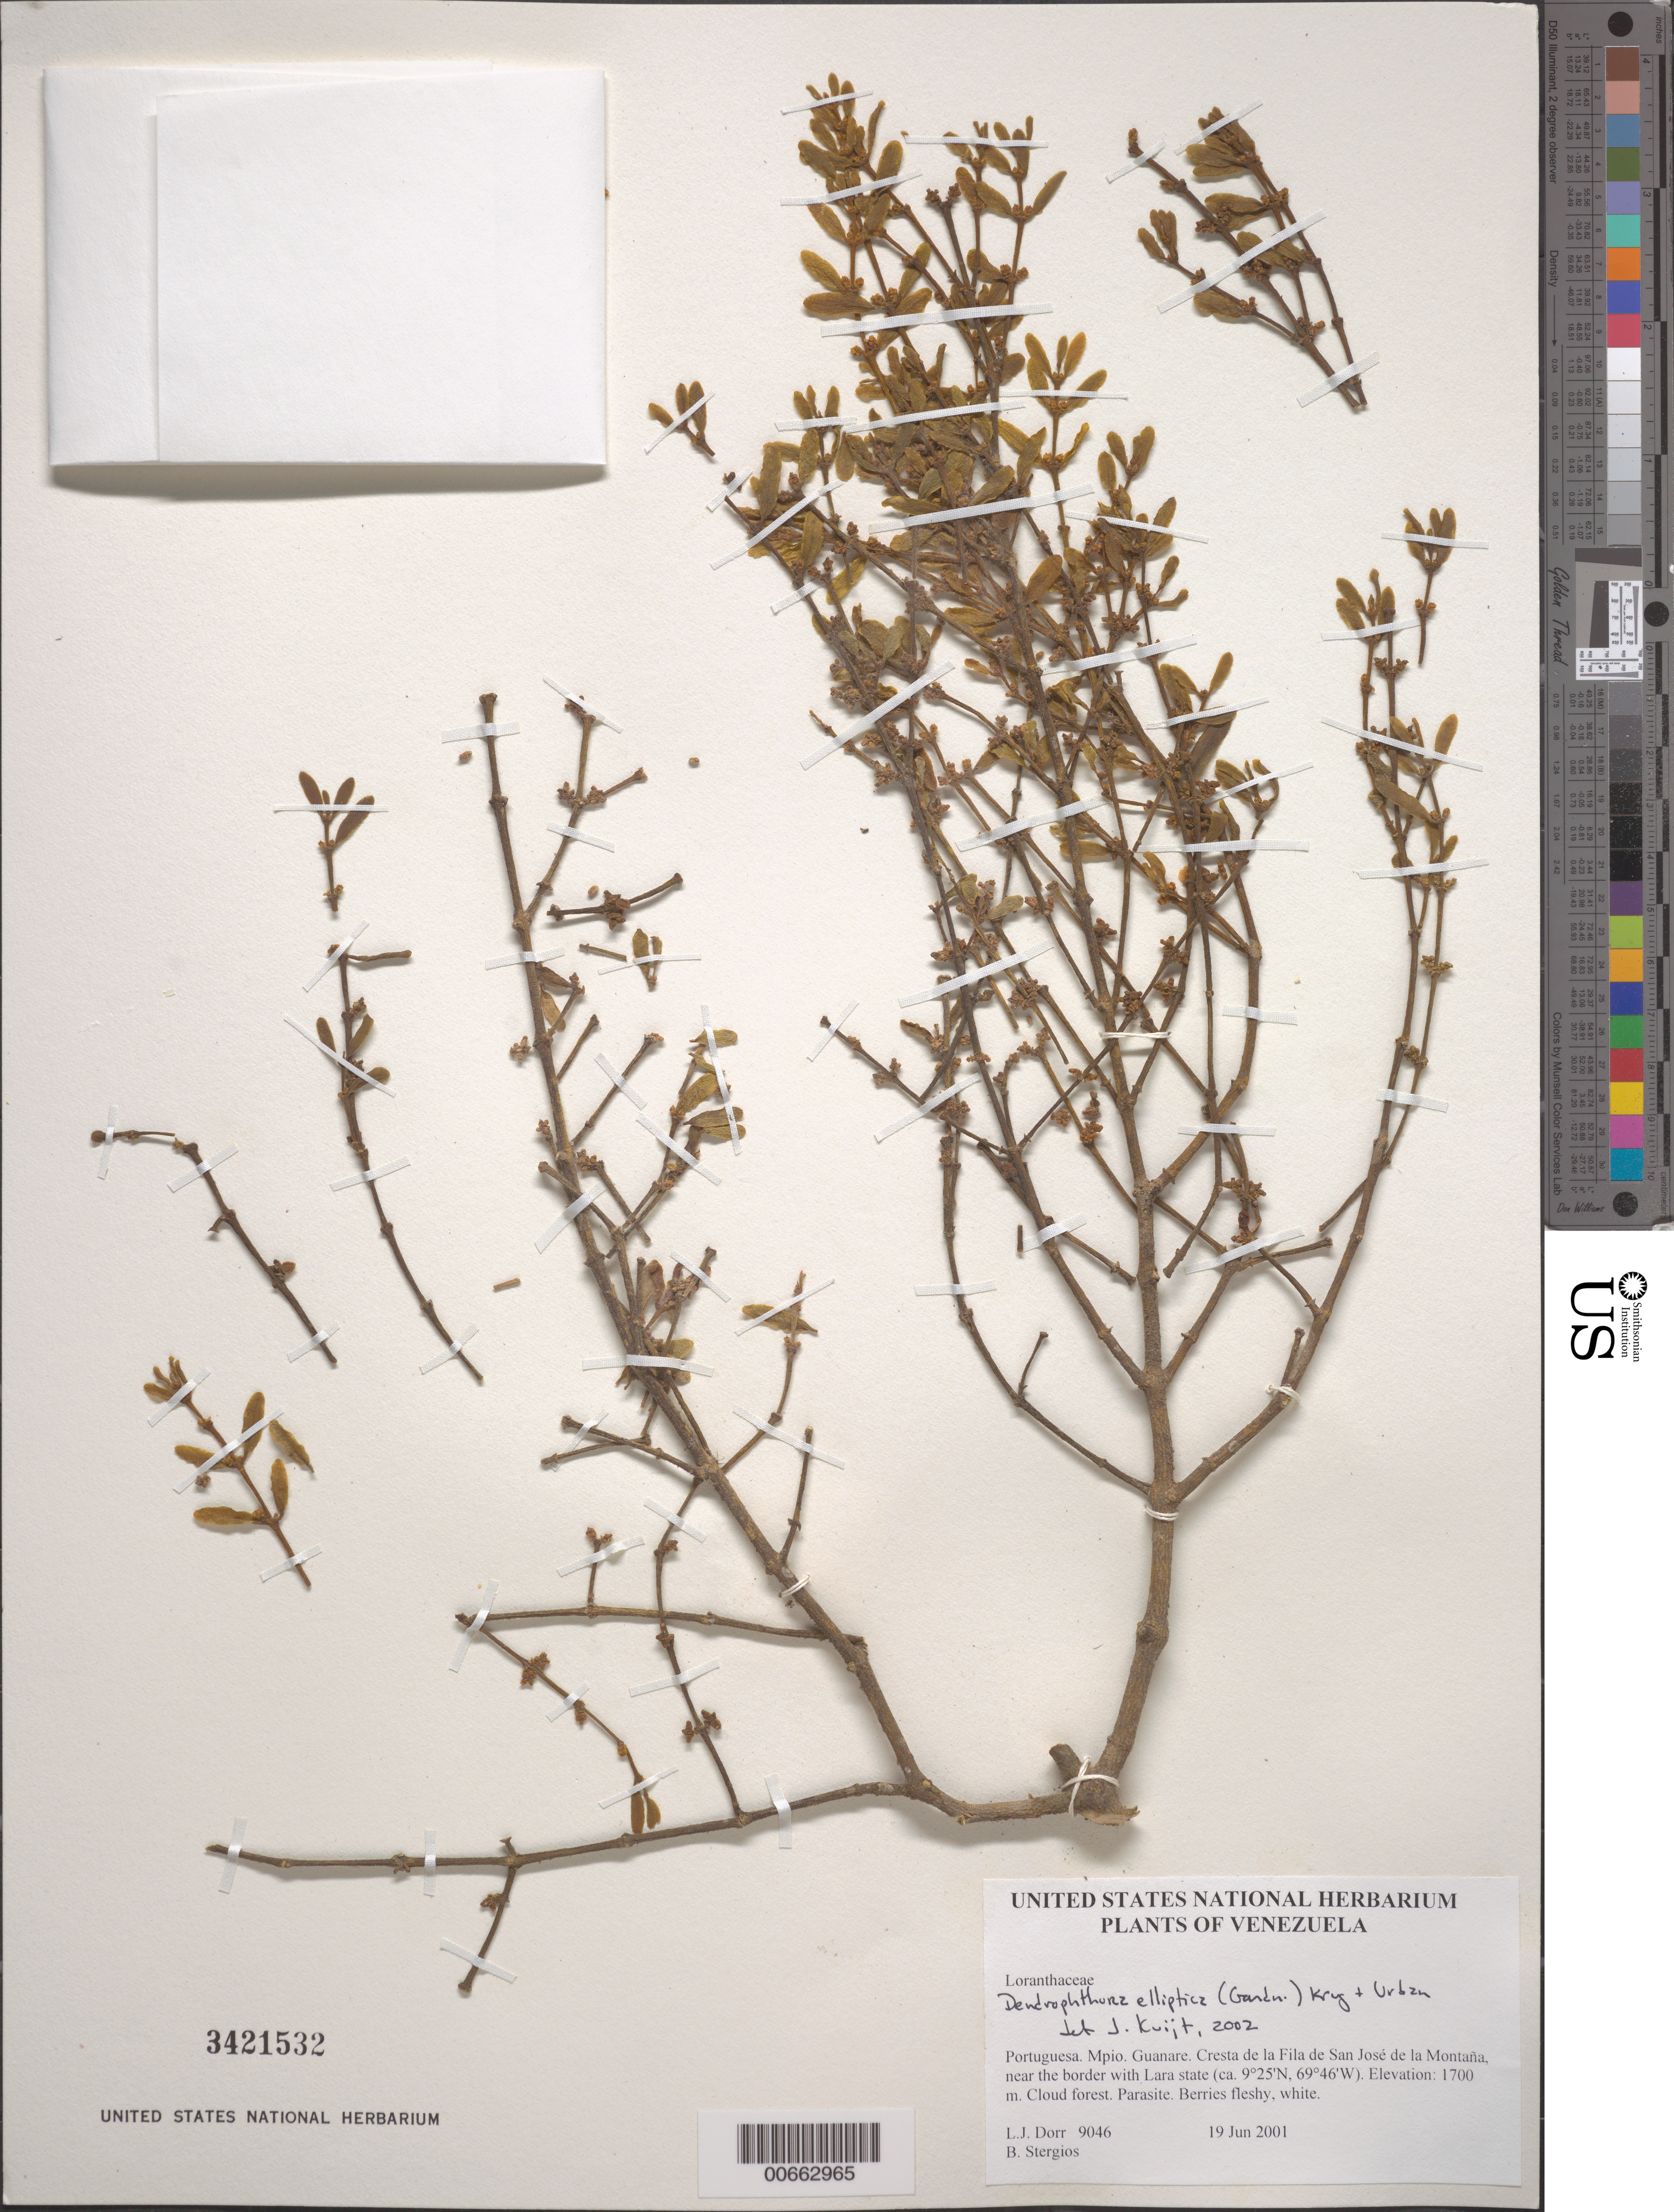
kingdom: Plantae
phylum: Tracheophyta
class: Magnoliopsida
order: Santalales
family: Viscaceae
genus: Dendrophthora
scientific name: Dendrophthora elliptica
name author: (Gardner) Krug & Urb.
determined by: Kuijt, Job, (CANADA)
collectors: L. J. Dorr & B. G. Stergios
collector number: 9046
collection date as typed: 19 Jun 2001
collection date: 2001-06-19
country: Venezuela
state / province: Portuguesa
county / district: Guanare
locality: Cresta de la Fila de San José de la Montaña, near the border with Lara state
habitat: Cloud forest.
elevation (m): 1700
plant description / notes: CTES, MO, NY, PORT, US, UVIC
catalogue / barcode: US 3421532